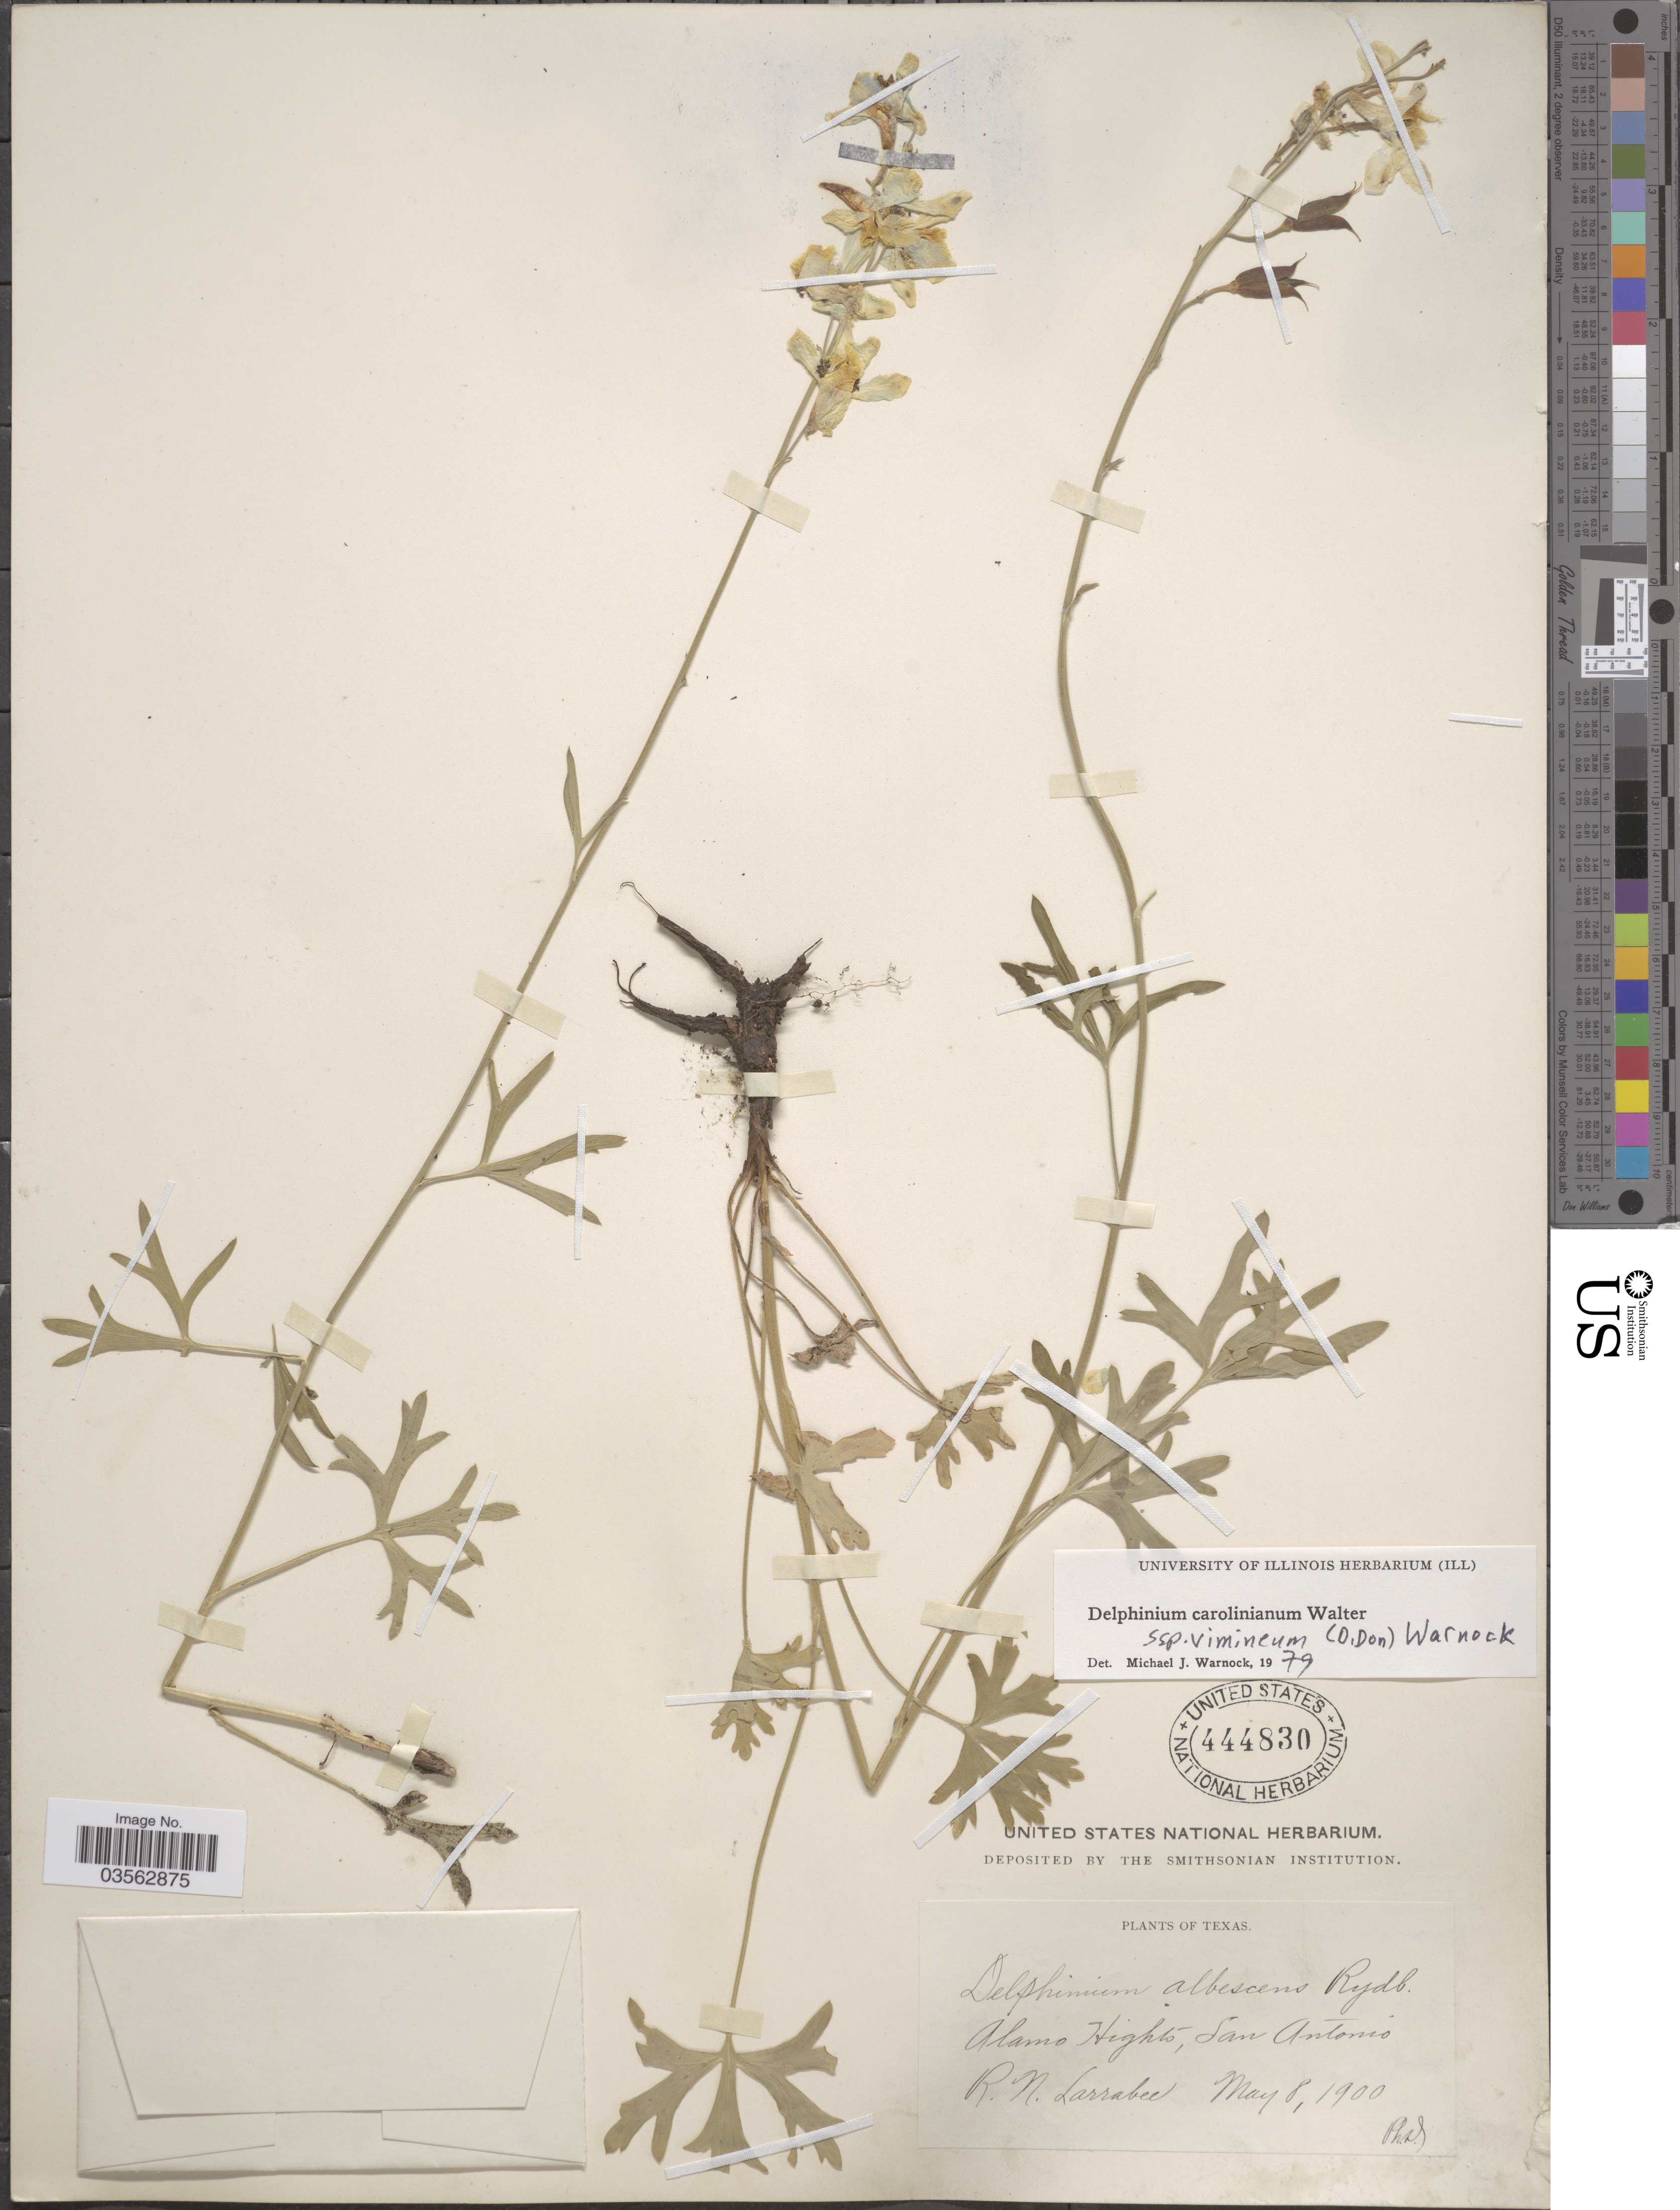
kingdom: Plantae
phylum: Tracheophyta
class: Magnoliopsida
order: Ranunculales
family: Ranunculaceae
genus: Delphinium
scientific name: Delphinium carolinianum subsp. vimineum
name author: Walter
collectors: R. Larrabee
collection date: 1900-05-08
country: United States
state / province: Texas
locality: Alamo Hights, San Antonio.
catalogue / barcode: US 444830